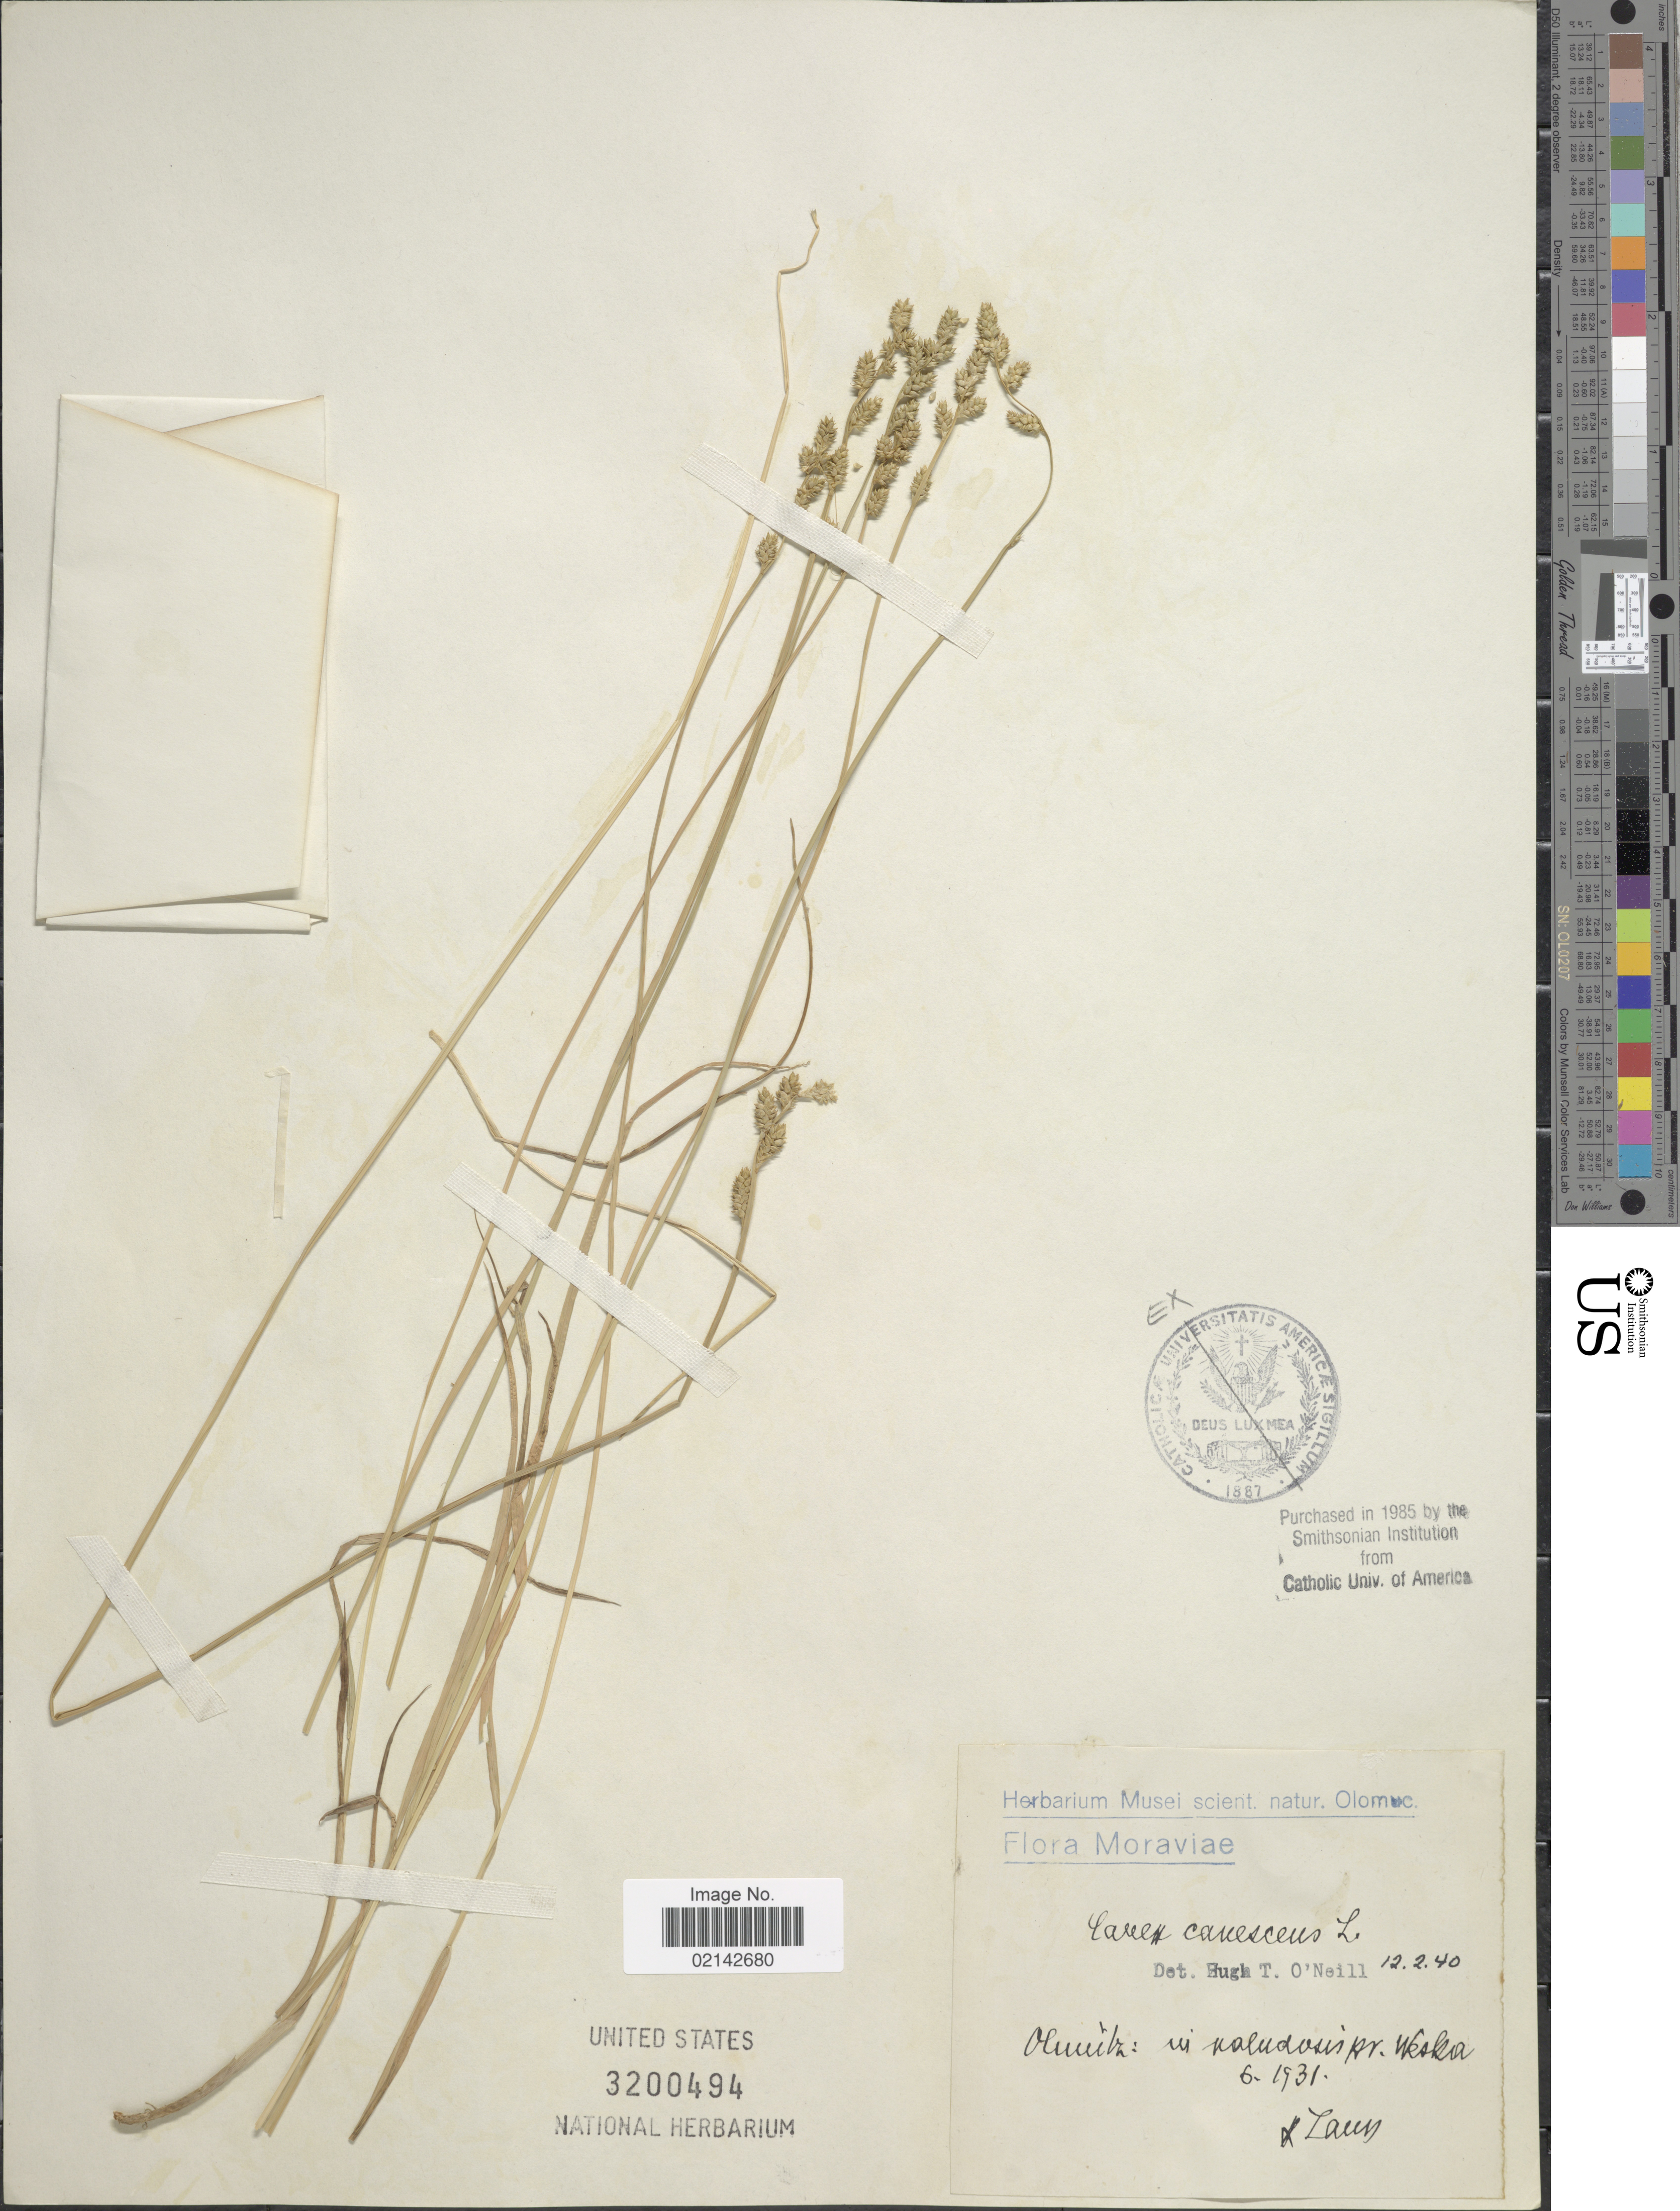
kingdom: Plantae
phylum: Tracheophyta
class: Liliopsida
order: Poales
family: Cyperaceae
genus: Carex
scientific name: Carex canescens var. canescens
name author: L.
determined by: Strong, Mark T., (BOT), Smithsonian Institution - National Museum of Natural History (UNITED STATES)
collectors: H. Laus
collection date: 1931-06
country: Czechia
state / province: Moravian-Silesian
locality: Moraviae, Olmuitz [interpreted]: in paludosis pr. Weska. [interpreted]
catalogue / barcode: US 3200494